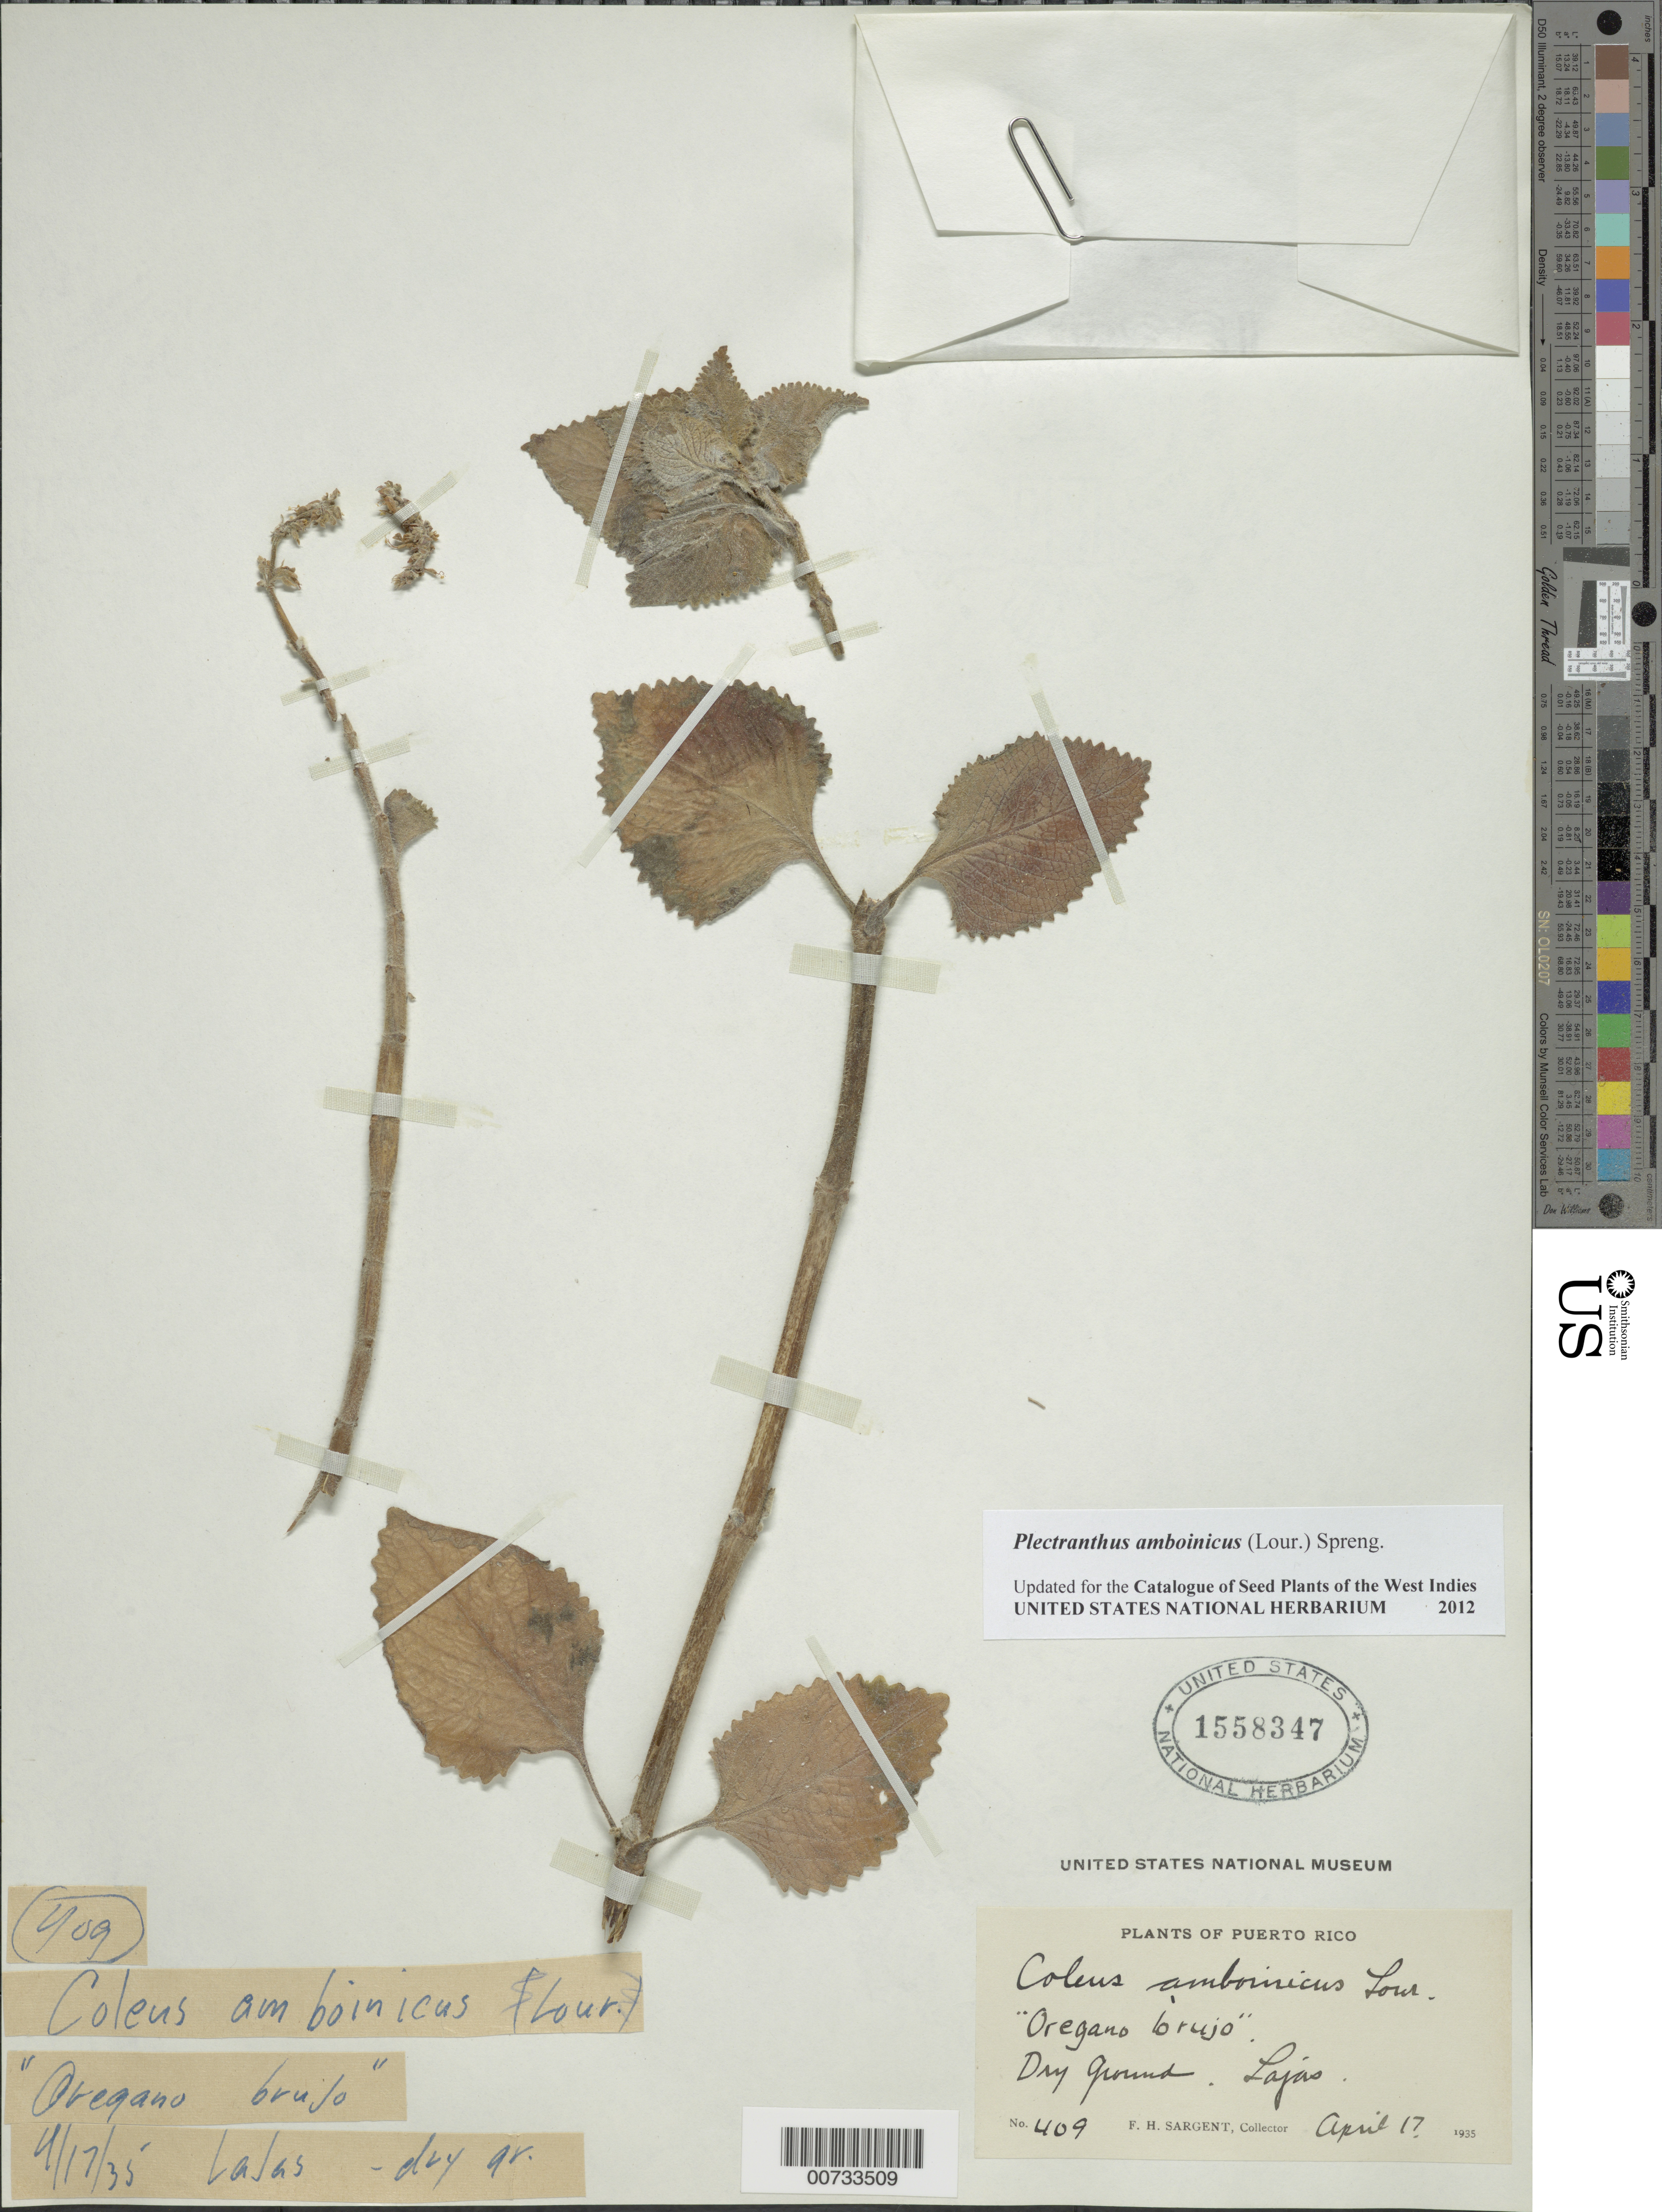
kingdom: Plantae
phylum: Tracheophyta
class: Magnoliopsida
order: Lamiales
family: Lamiaceae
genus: Plectranthus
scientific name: Plectranthus amboinicus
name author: (Lour.) Spreng.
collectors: F. H. Sargent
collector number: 409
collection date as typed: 17 Apr 1935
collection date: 1935-04-17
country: Puerto Rico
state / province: Lajas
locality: Lajas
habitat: Dry ground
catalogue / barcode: US 1558347